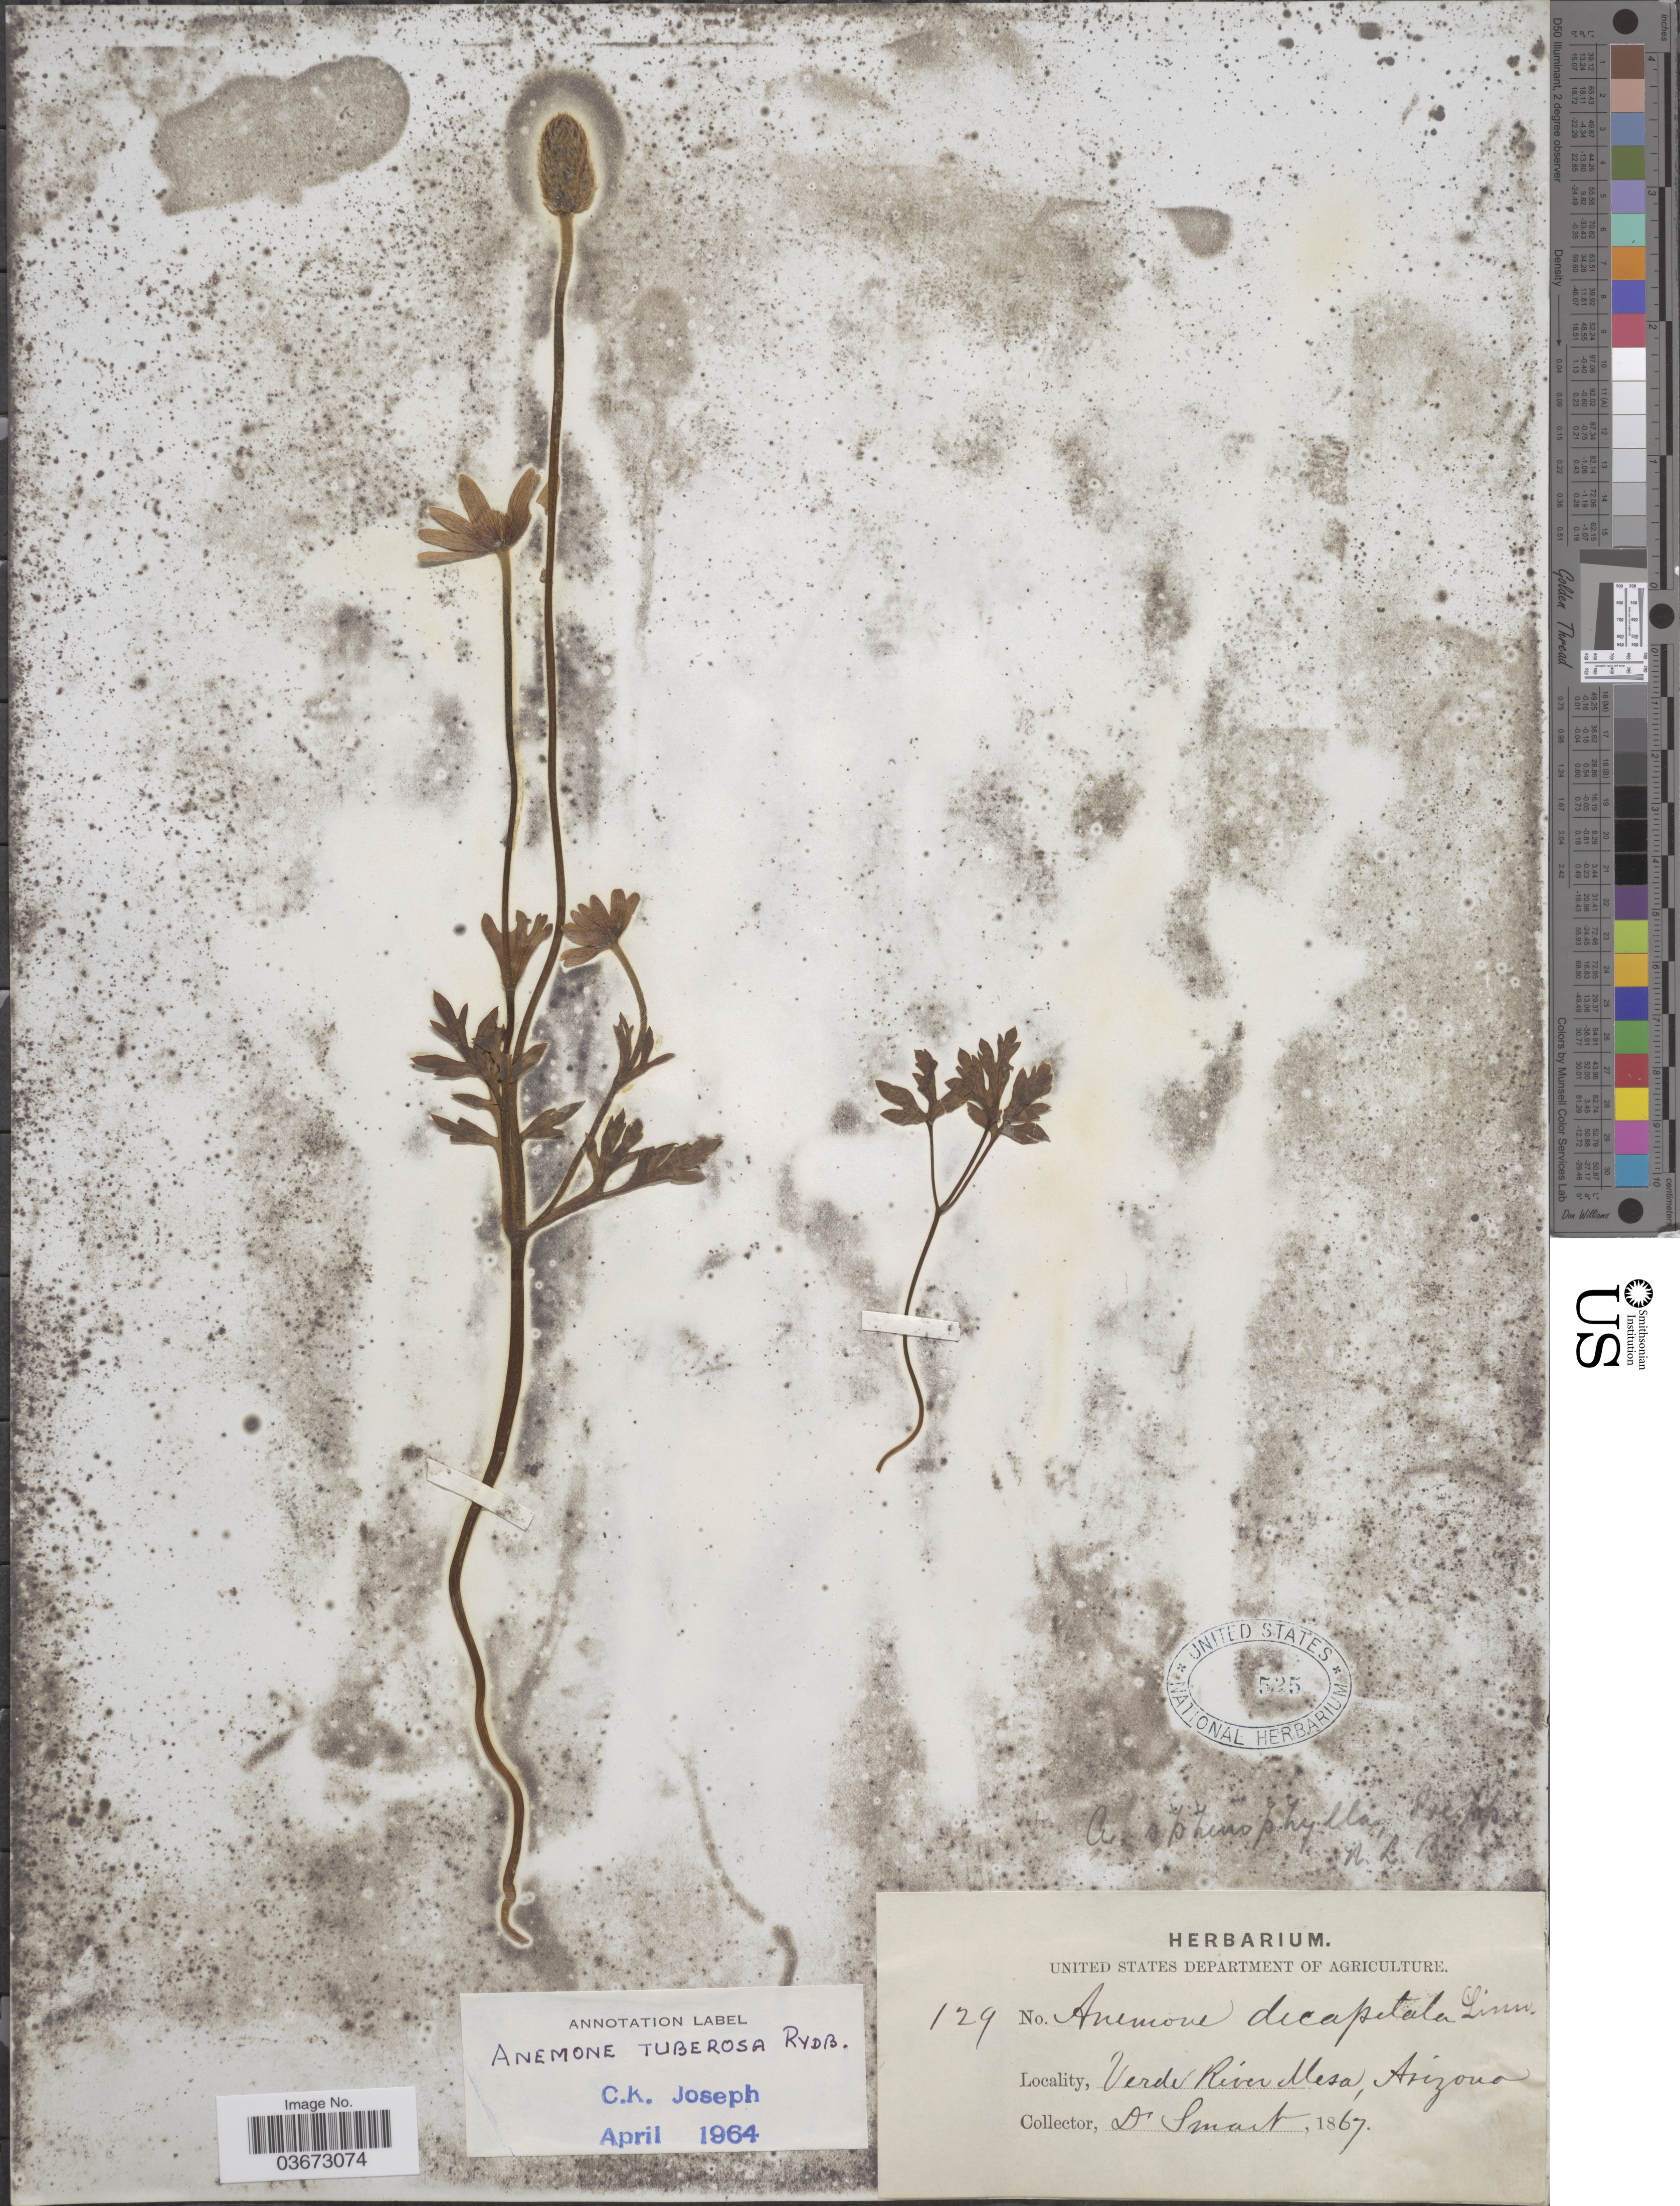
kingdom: Plantae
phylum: Tracheophyta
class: Magnoliopsida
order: Ranunculales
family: Ranunculaceae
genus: Anemone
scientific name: Anemone tuberosa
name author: Rydb.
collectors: -. Smart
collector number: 129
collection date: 1867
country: United States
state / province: Arizona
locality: Verde River Mesa.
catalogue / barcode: US 525